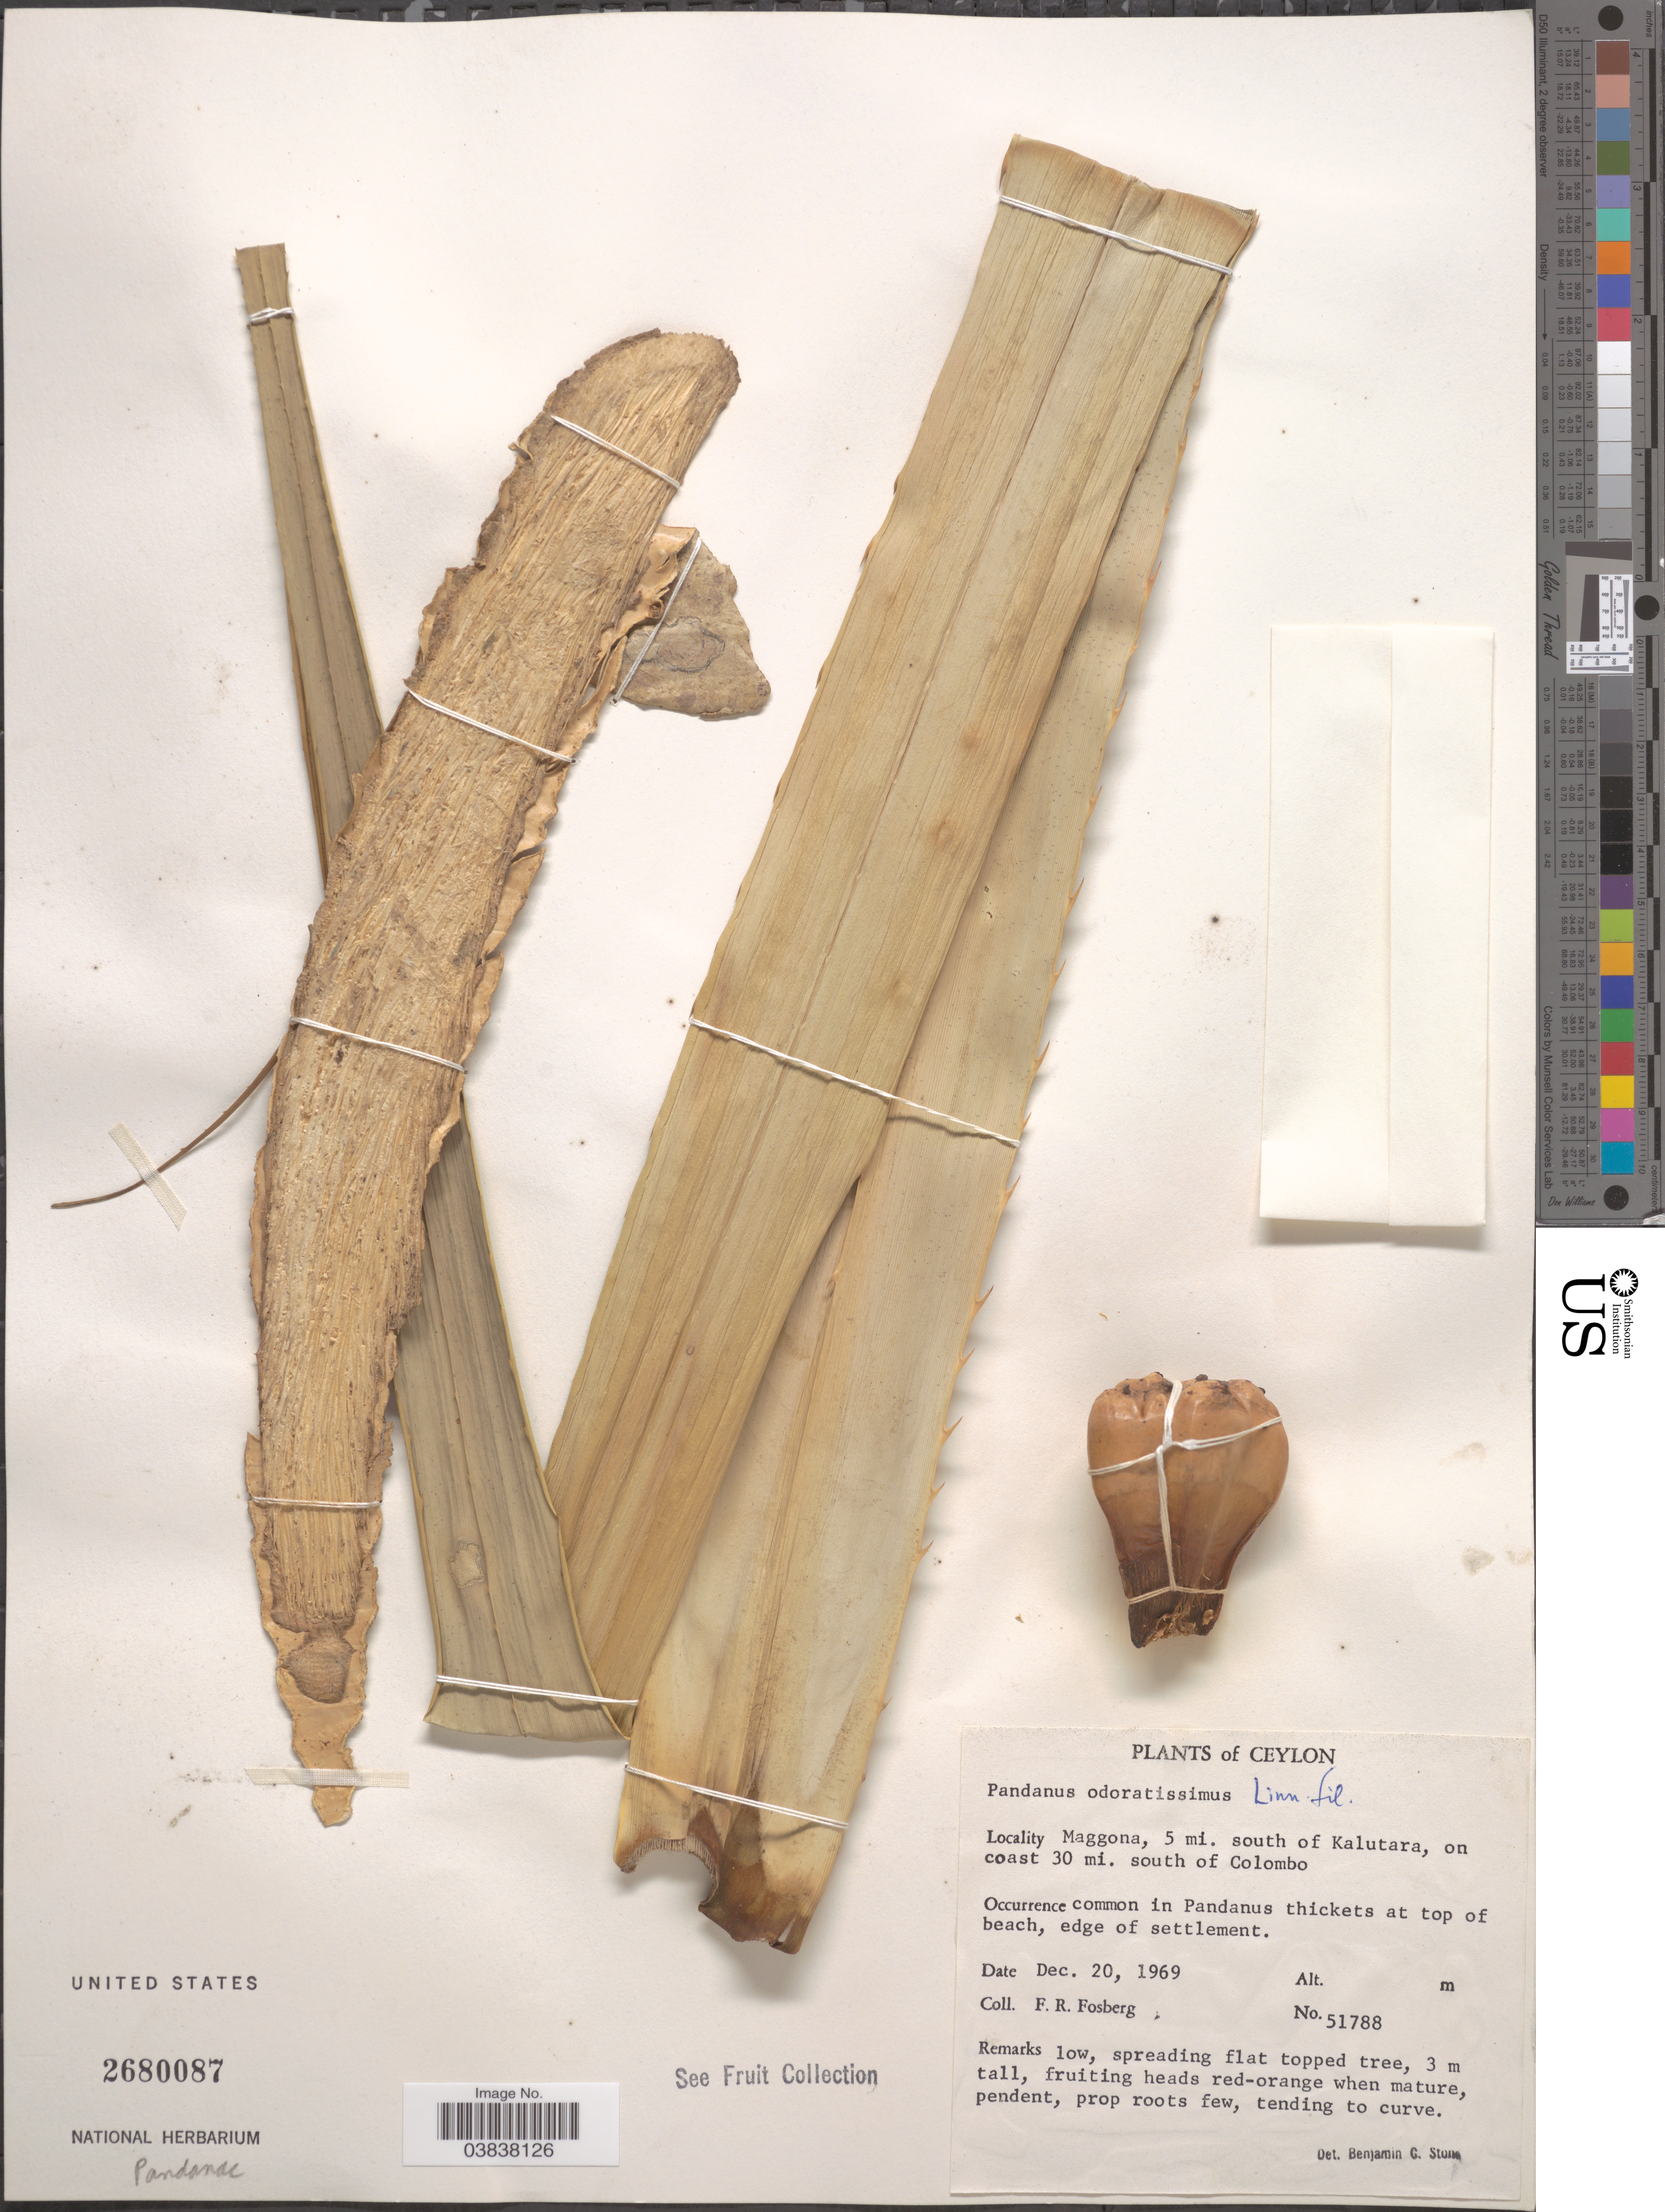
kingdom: Plantae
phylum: Tracheophyta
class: Liliopsida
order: Pandanales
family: Pandanaceae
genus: Pandanus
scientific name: Pandanus odoratissimus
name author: L. f.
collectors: F. R. Fosberg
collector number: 51788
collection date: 1969-12-20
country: Sri Lanka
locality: Ceylon. Maggona, 5 mi. south of Kalutara, on coast 30 mi. south of Colombo. In Pandanus thickets at top of beach, edge of settlement.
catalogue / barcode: US 2680087